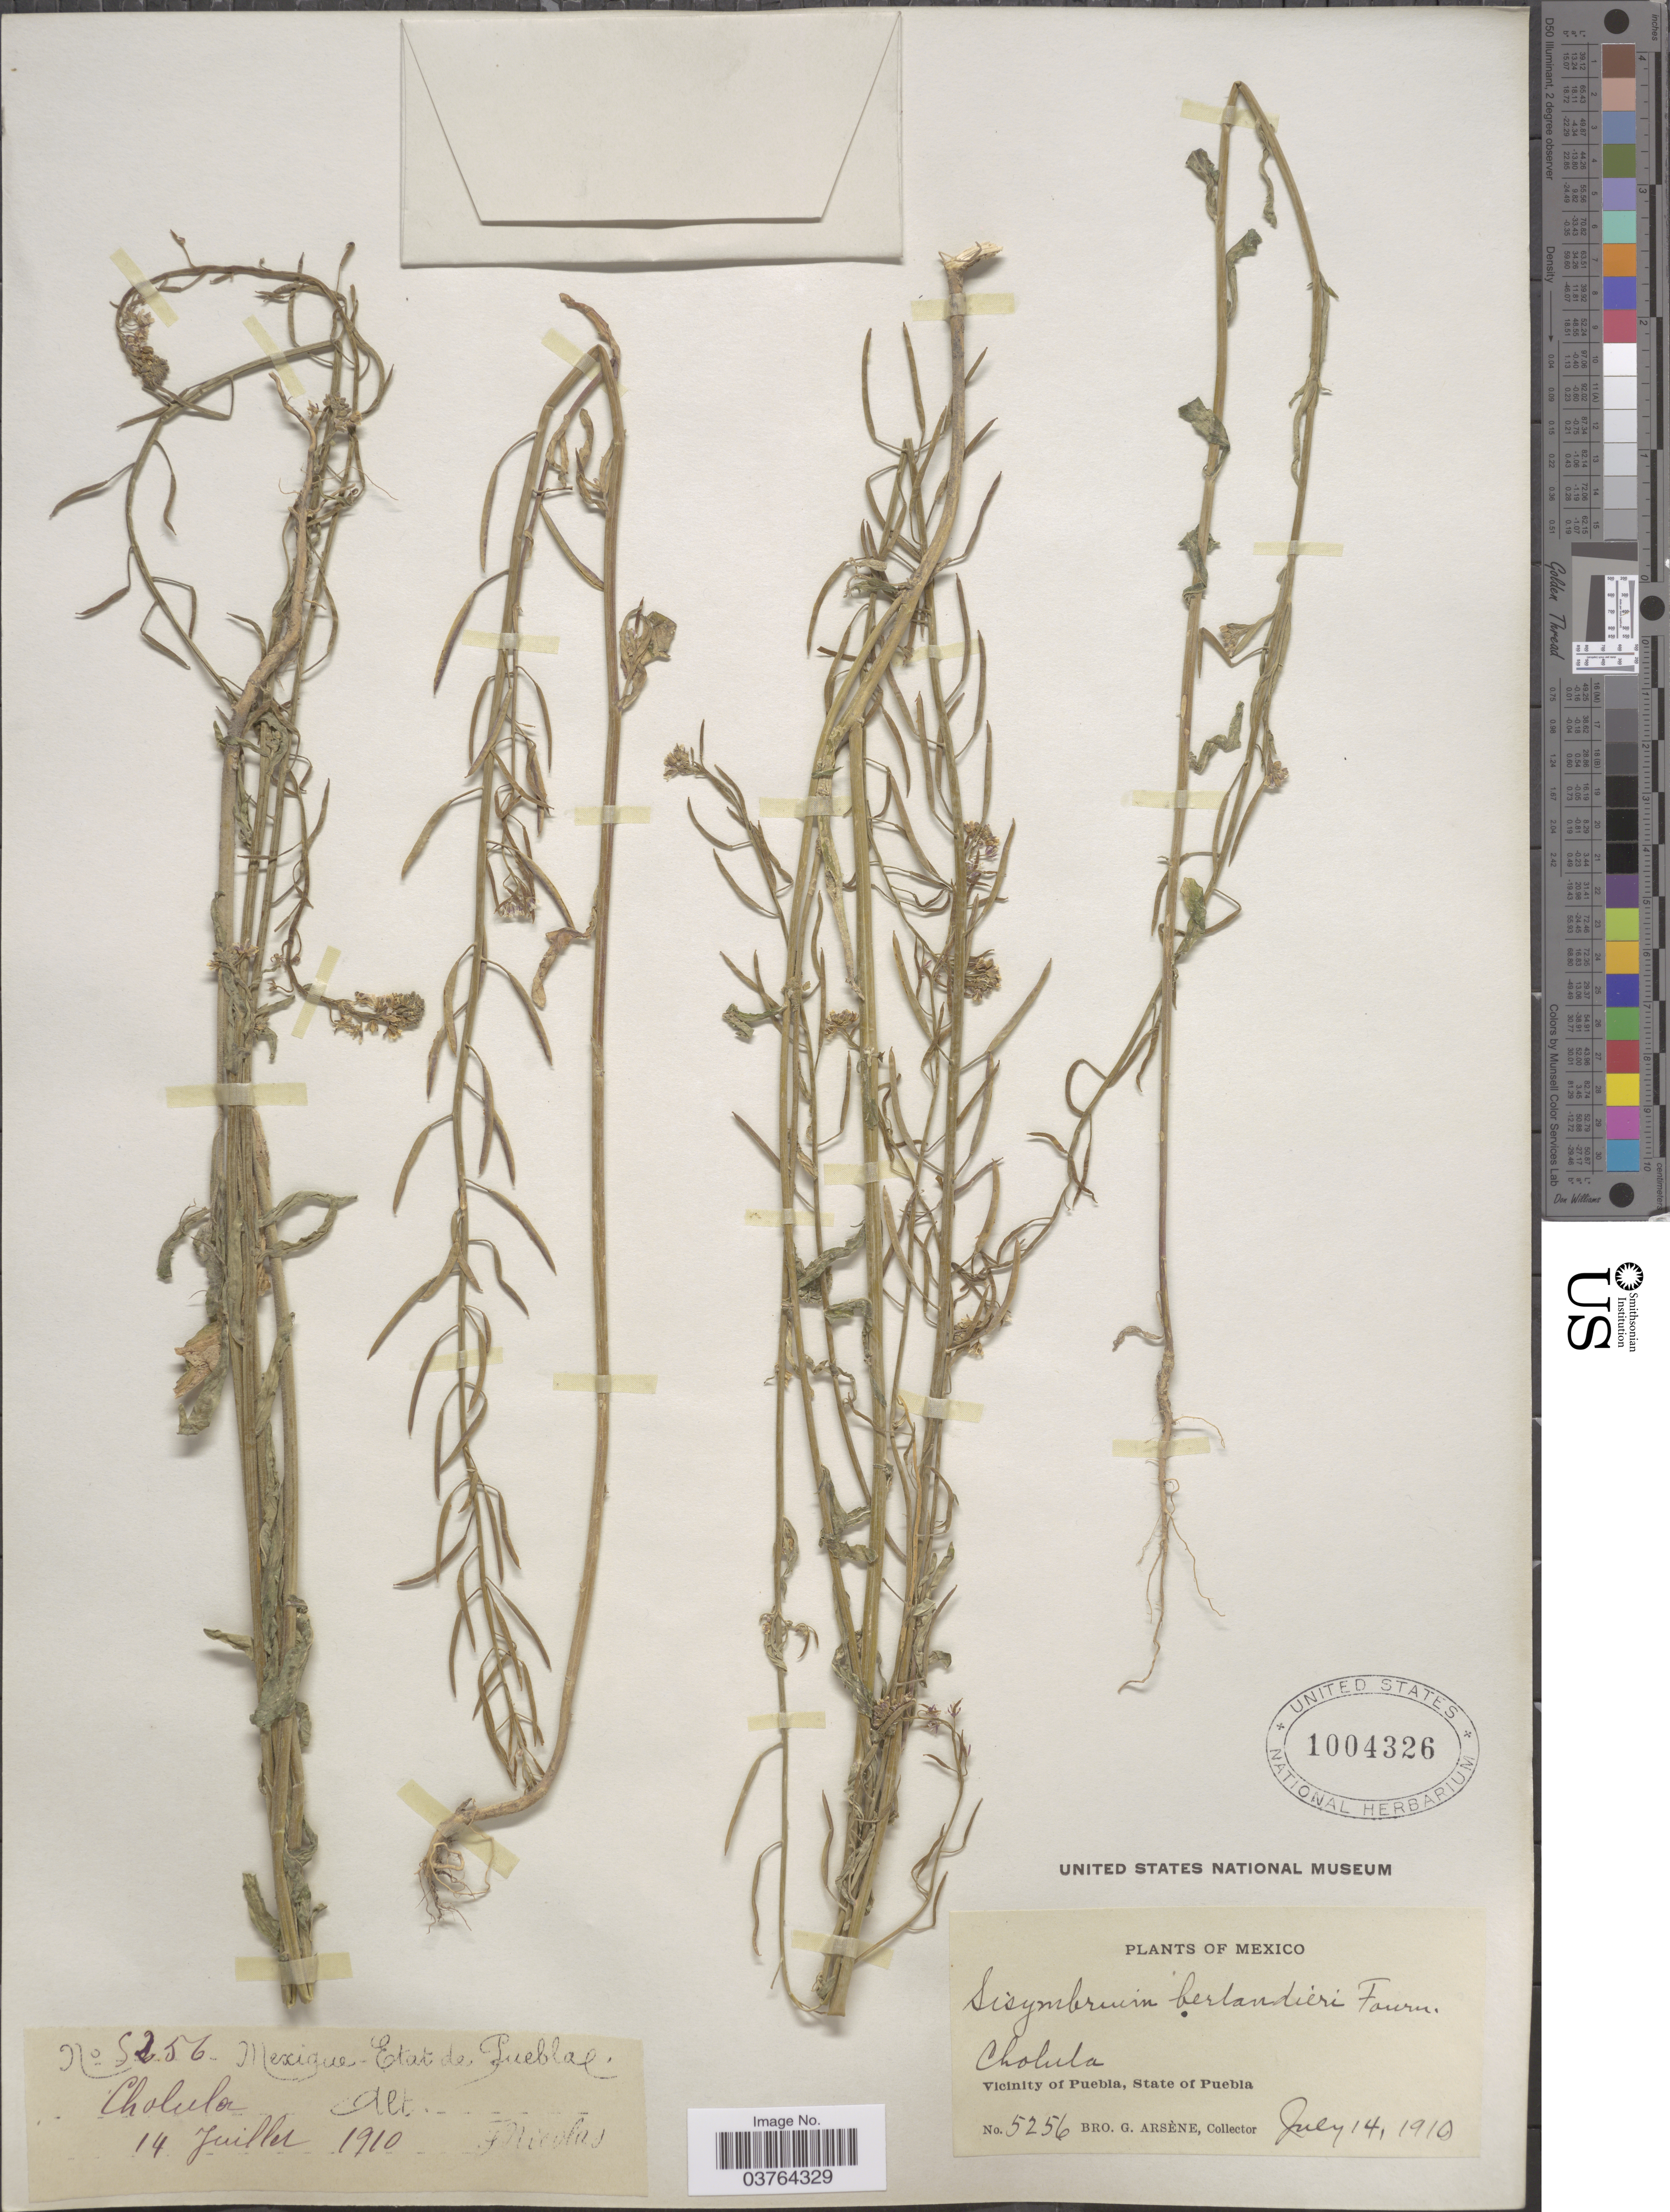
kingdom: Plantae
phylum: Tracheophyta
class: Magnoliopsida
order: Brassicales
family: Brassicaceae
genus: Halimolobos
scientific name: Halimolobos berlandieri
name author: O.E. Schulz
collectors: Bro. G. Arsène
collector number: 5256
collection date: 1910-07-14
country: Mexico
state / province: Puebla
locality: Mexique. Etat de Puebla, Cholula. Vicinity of Puebla.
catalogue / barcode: US 1004326